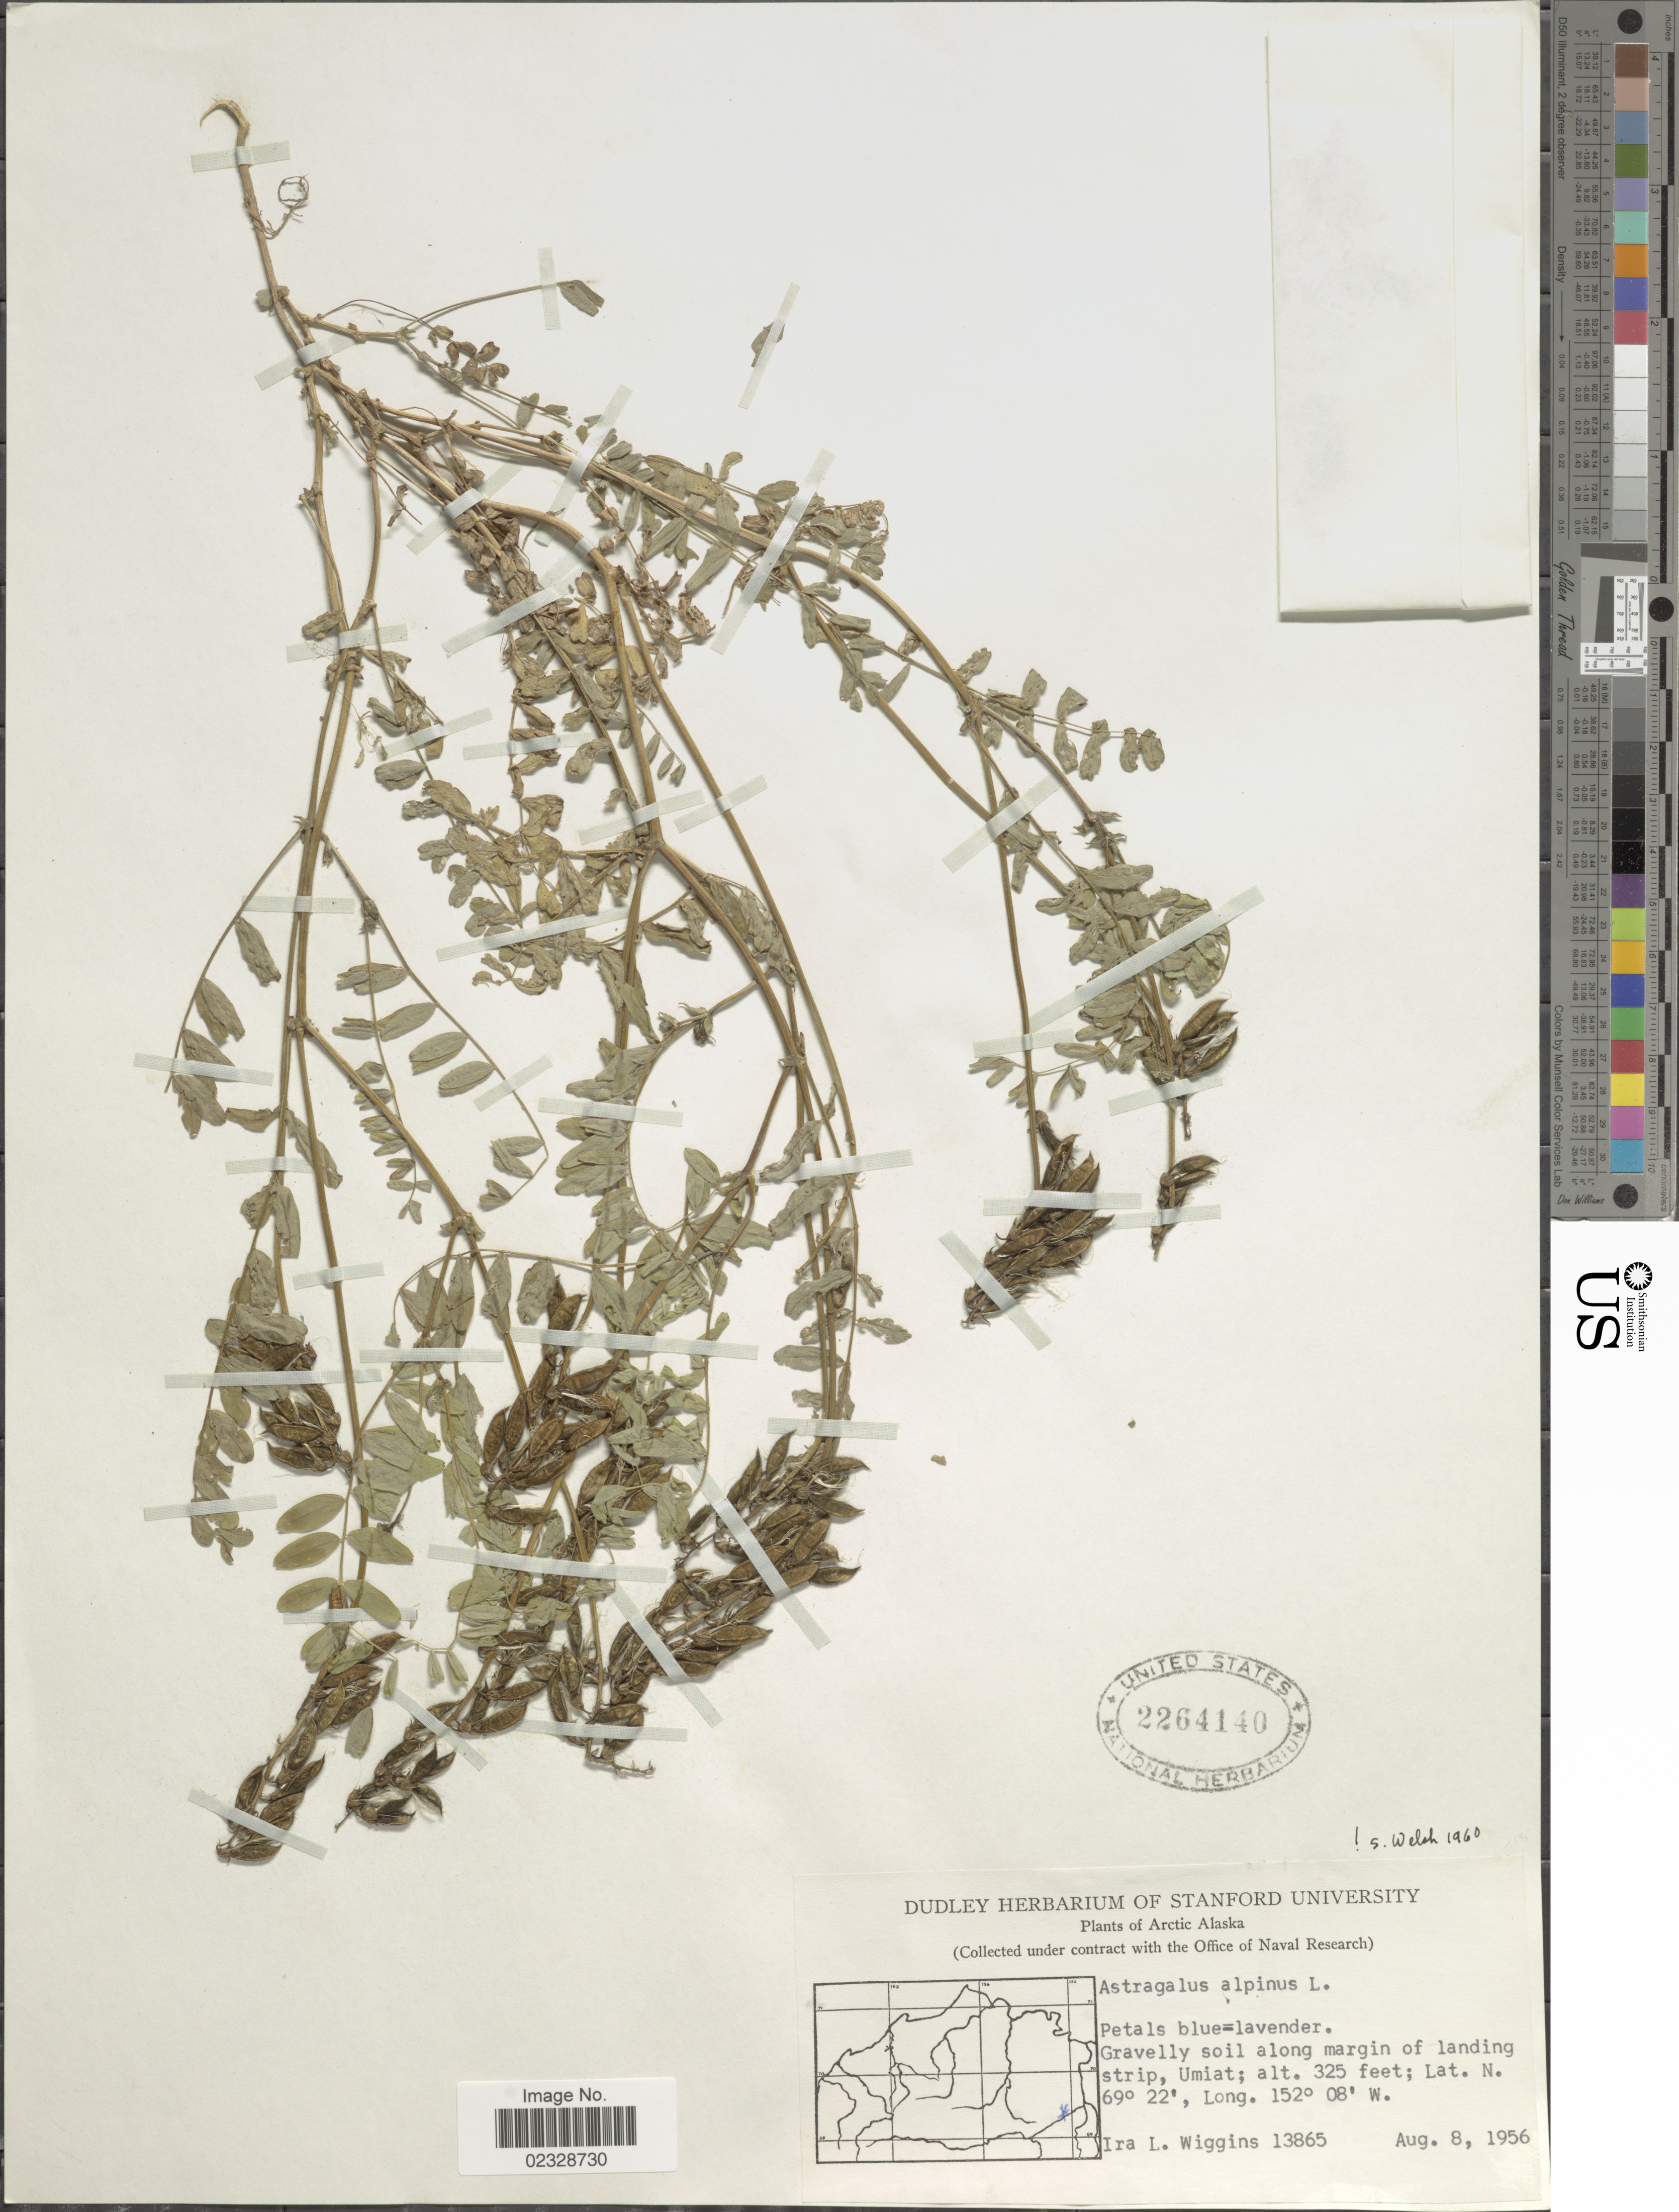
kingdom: Plantae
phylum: Tracheophyta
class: Magnoliopsida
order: Fabales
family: Fabaceae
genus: Astragalus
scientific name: Astragalus alpinus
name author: L.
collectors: I. L. Wiggins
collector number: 13865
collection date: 1956-08-08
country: United States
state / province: Alaska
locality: Arctic Alaska, Umiat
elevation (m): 99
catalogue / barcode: US 2264140